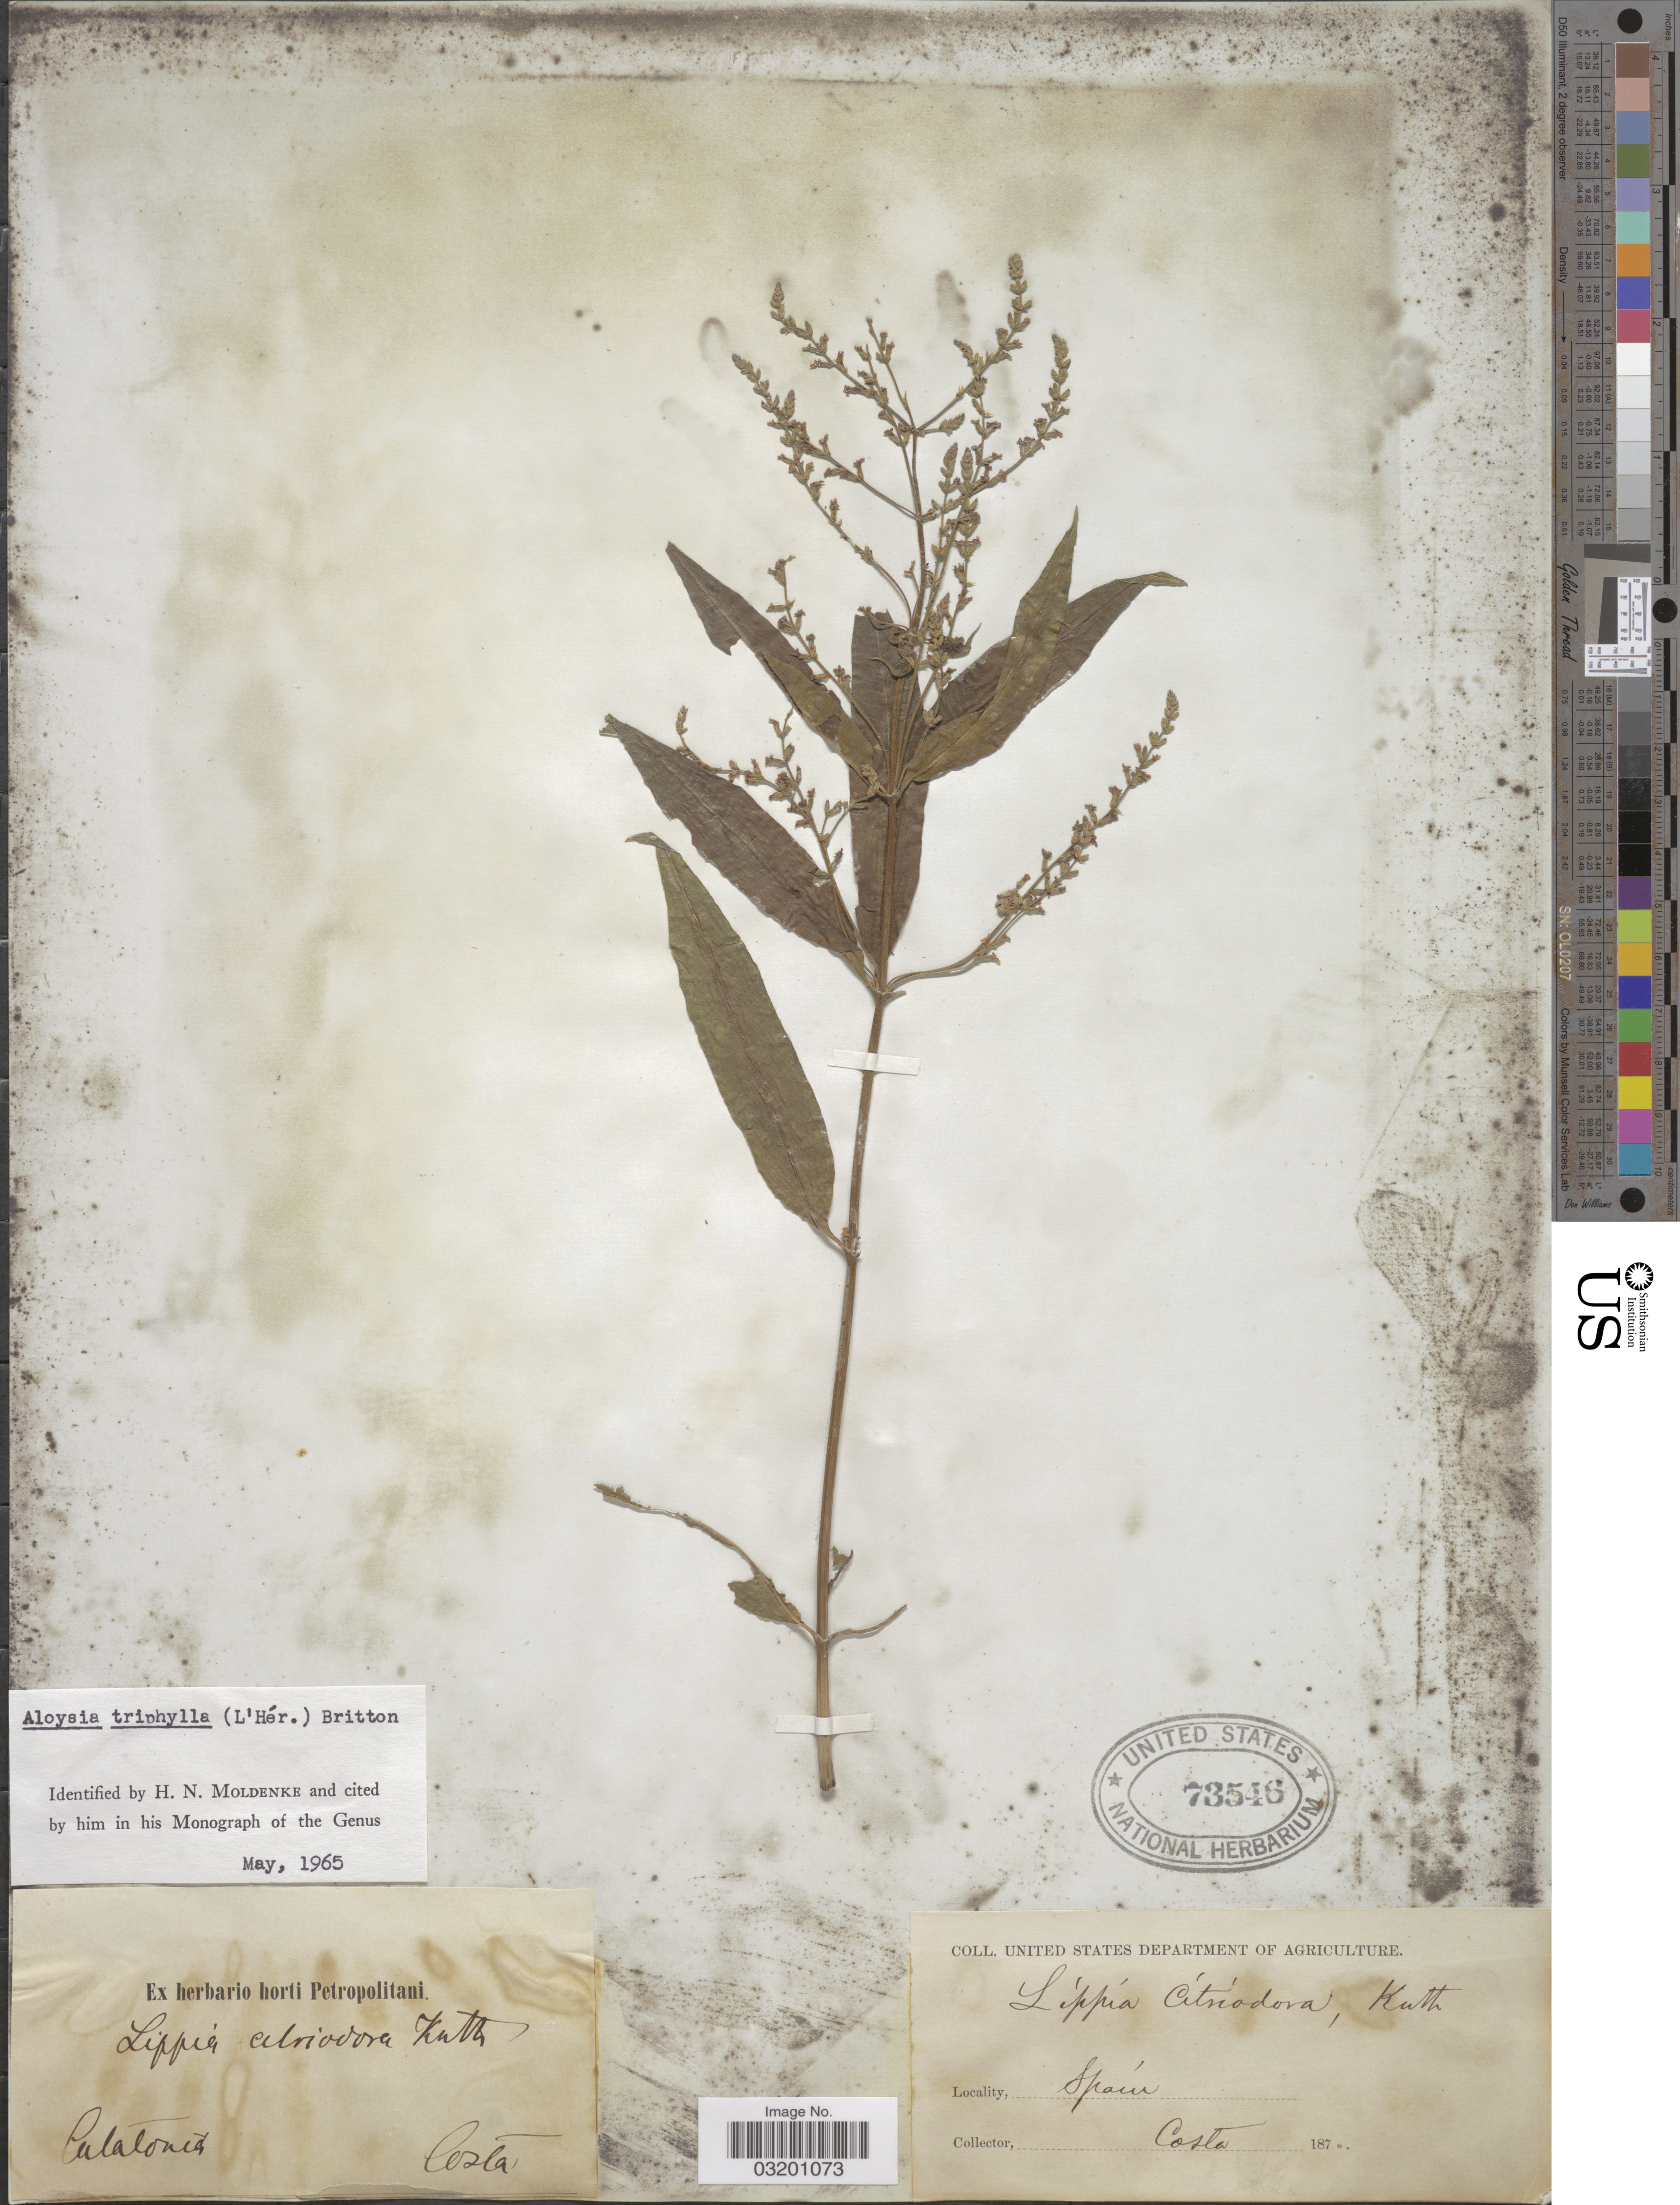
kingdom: Plantae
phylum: Tracheophyta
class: Magnoliopsida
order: Lamiales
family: Verbenaceae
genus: Aloysia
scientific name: Aloysia triphylla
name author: Royle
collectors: -. Costa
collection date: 1870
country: Spain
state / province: Catalunya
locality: Catalonia.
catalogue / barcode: US 73546